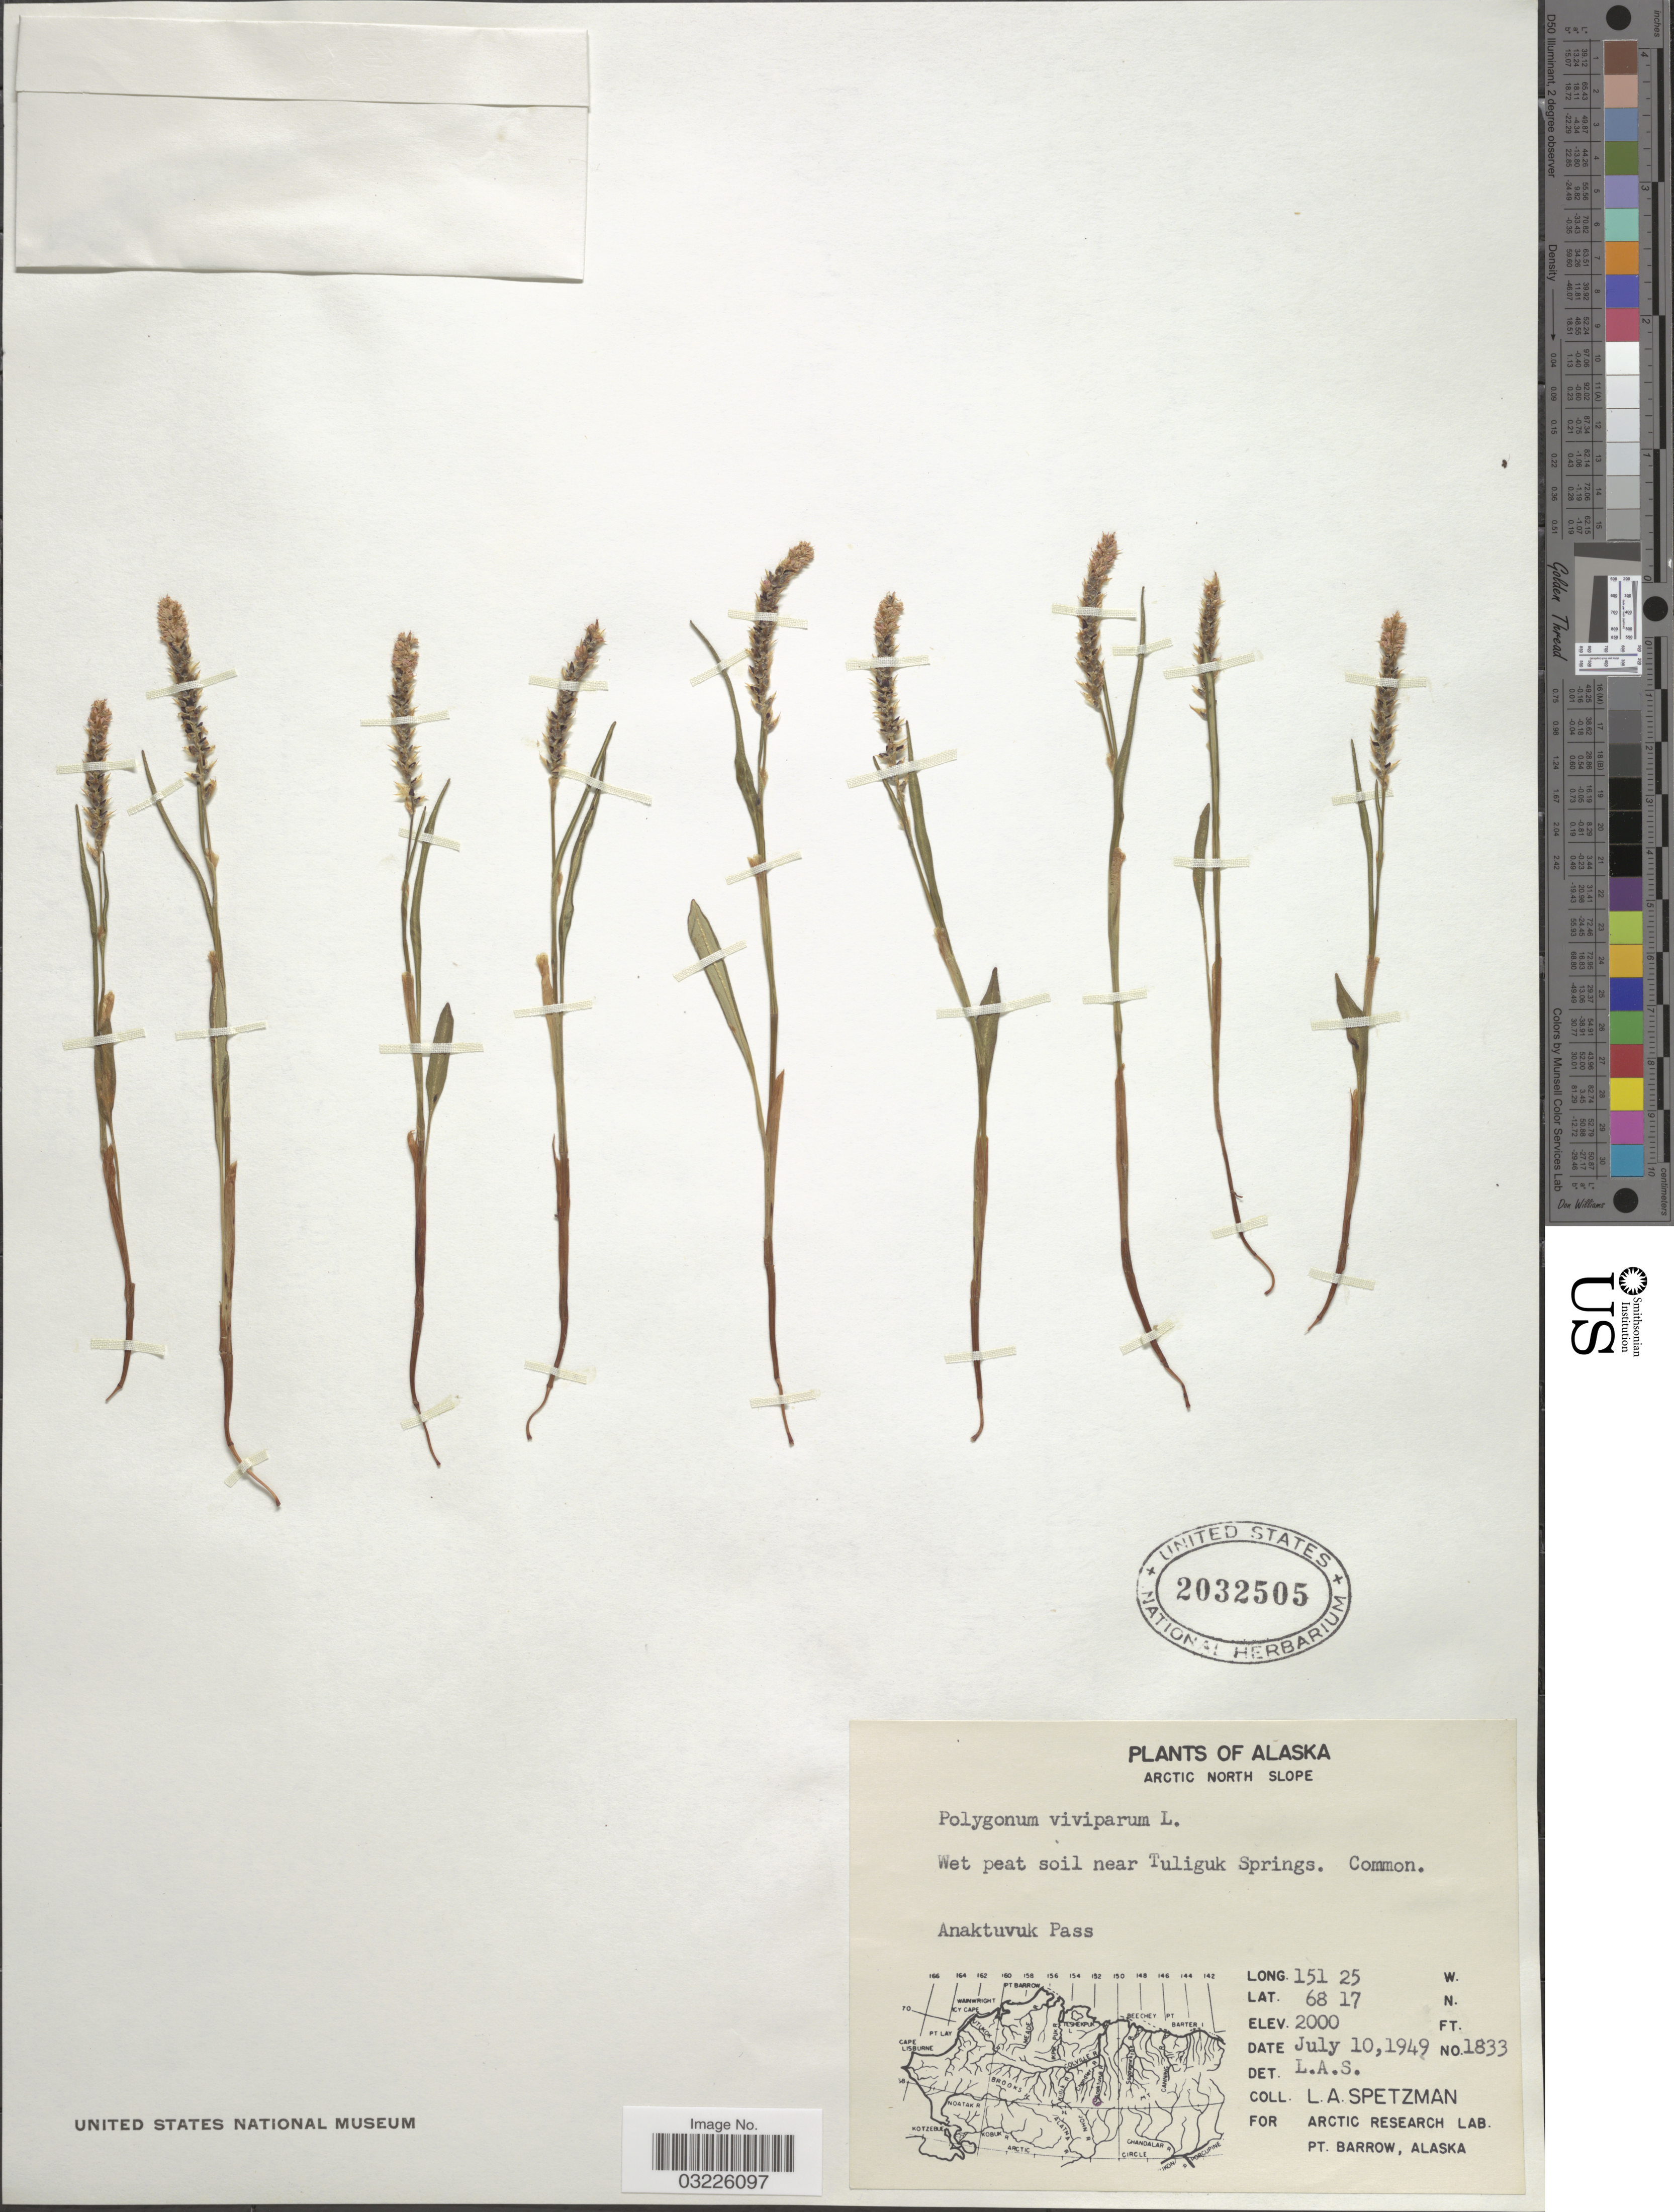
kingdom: Plantae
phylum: Tracheophyta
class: Magnoliopsida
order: Caryophyllales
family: Polygonaceae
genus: Bistorta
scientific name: Bistorta vivipara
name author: (L.) Delarbre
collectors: L. Spetzman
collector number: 1833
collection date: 1949-07-10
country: United States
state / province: Alaska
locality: Arctic North Slope. Near Tuliguk Springs. Anaktuvuk Pass.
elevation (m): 610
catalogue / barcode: US 2032505